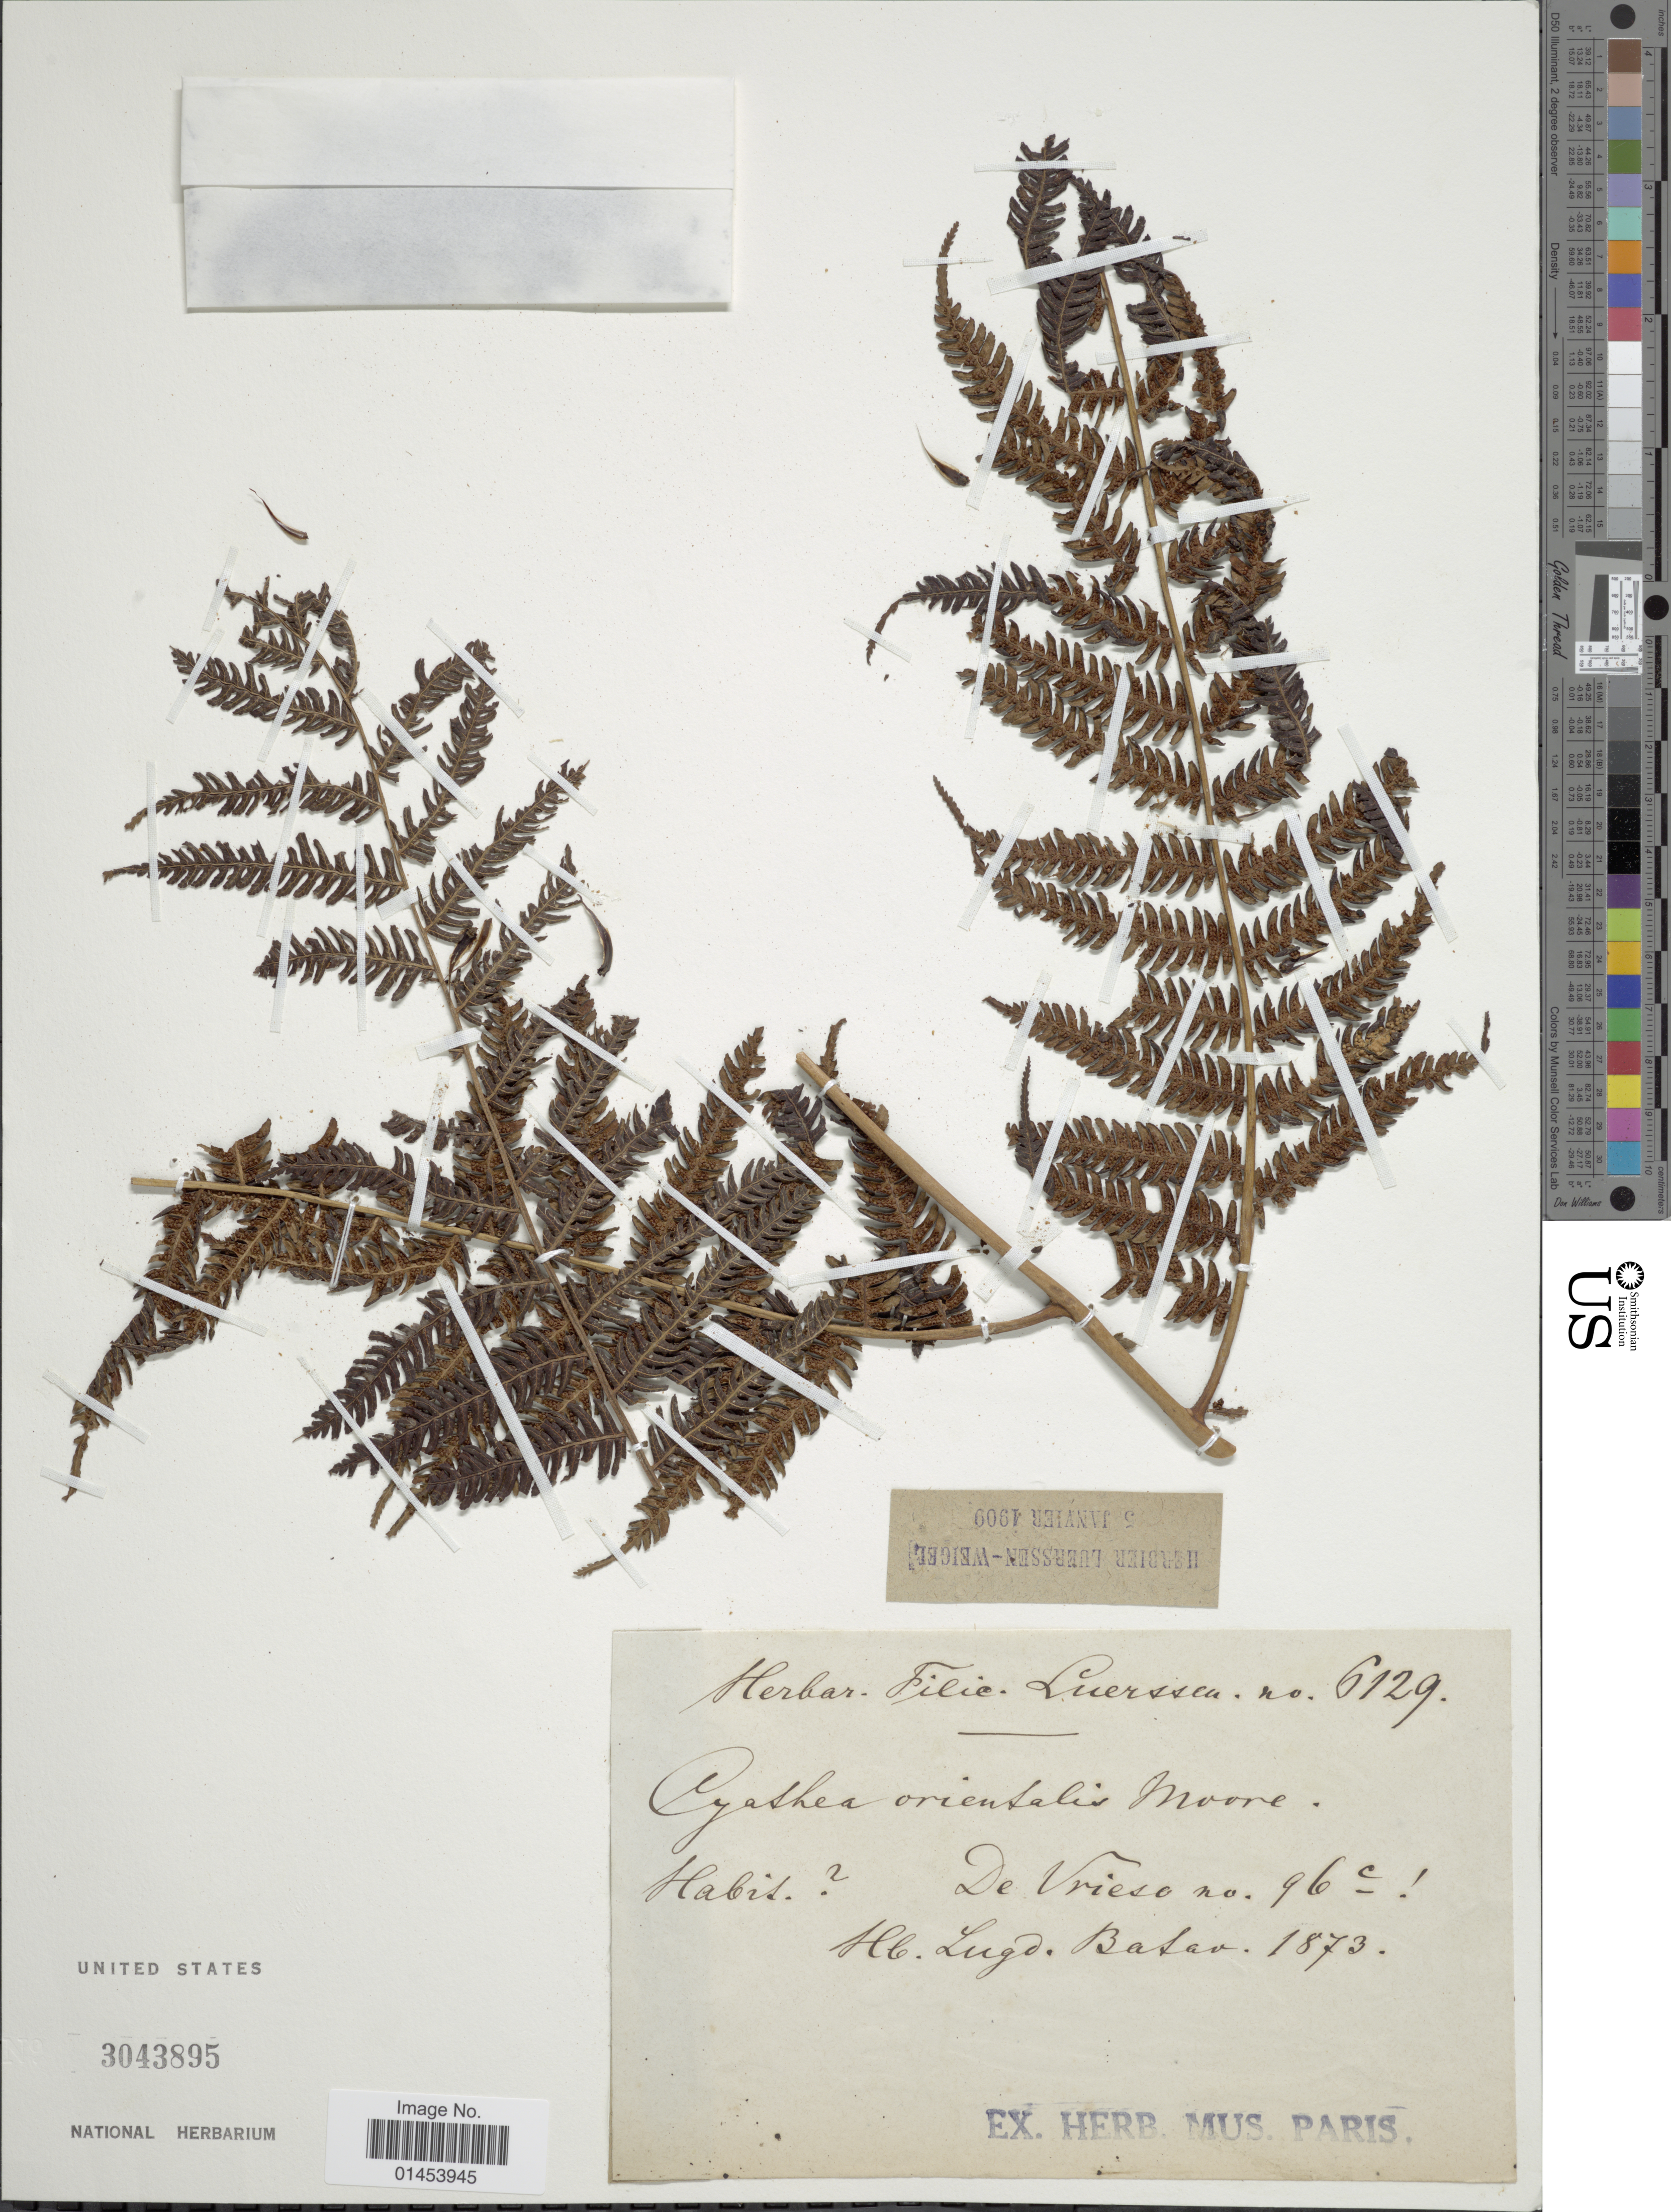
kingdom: Plantae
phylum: Tracheophyta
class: Polypodiopsida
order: Cyatheales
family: Cyatheaceae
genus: Cyathea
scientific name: Cyathea orientalis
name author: (Kunze) Moore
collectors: G. H. Vriese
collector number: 96c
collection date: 1873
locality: Cyathea orientalis Moore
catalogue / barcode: US 3043895